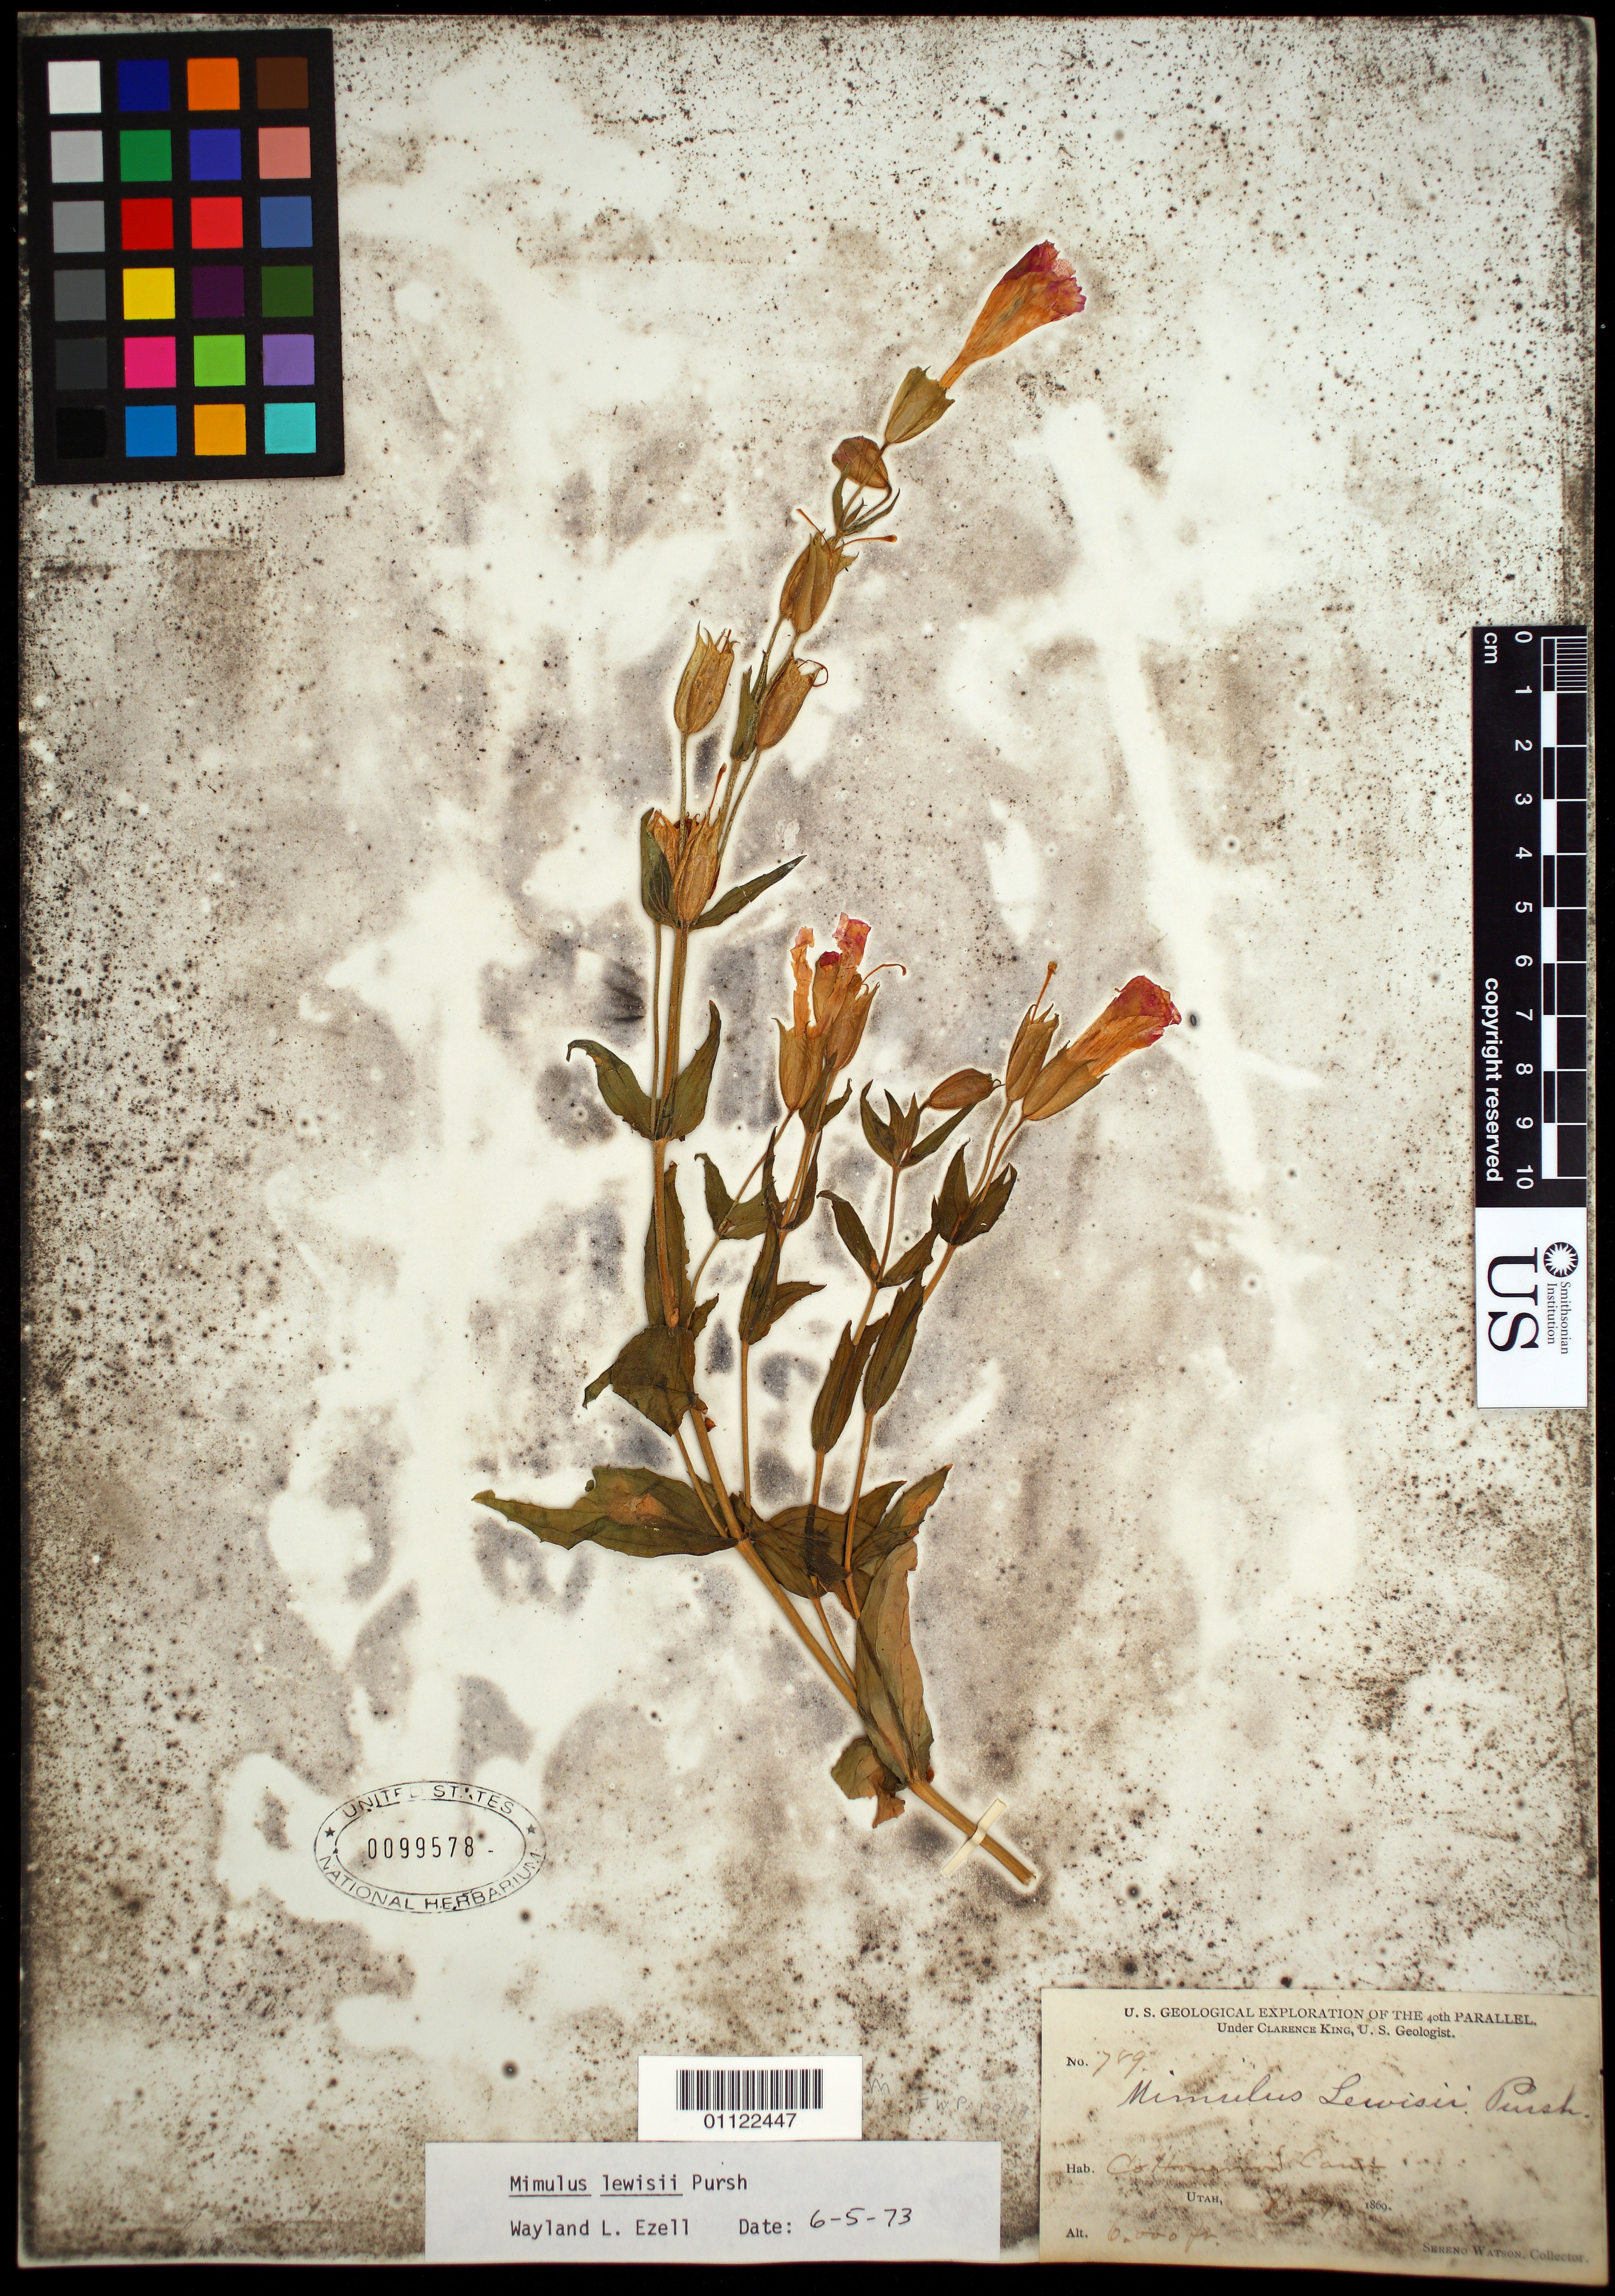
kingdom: Plantae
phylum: Tracheophyta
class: Magnoliopsida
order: Lamiales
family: Phrymaceae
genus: Mimulus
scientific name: Mimulus lewisii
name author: Pursh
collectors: S. Watson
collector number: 789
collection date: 1869-07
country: United States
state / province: Utah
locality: Cottonwood Canyon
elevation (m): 1829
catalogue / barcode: US 99578